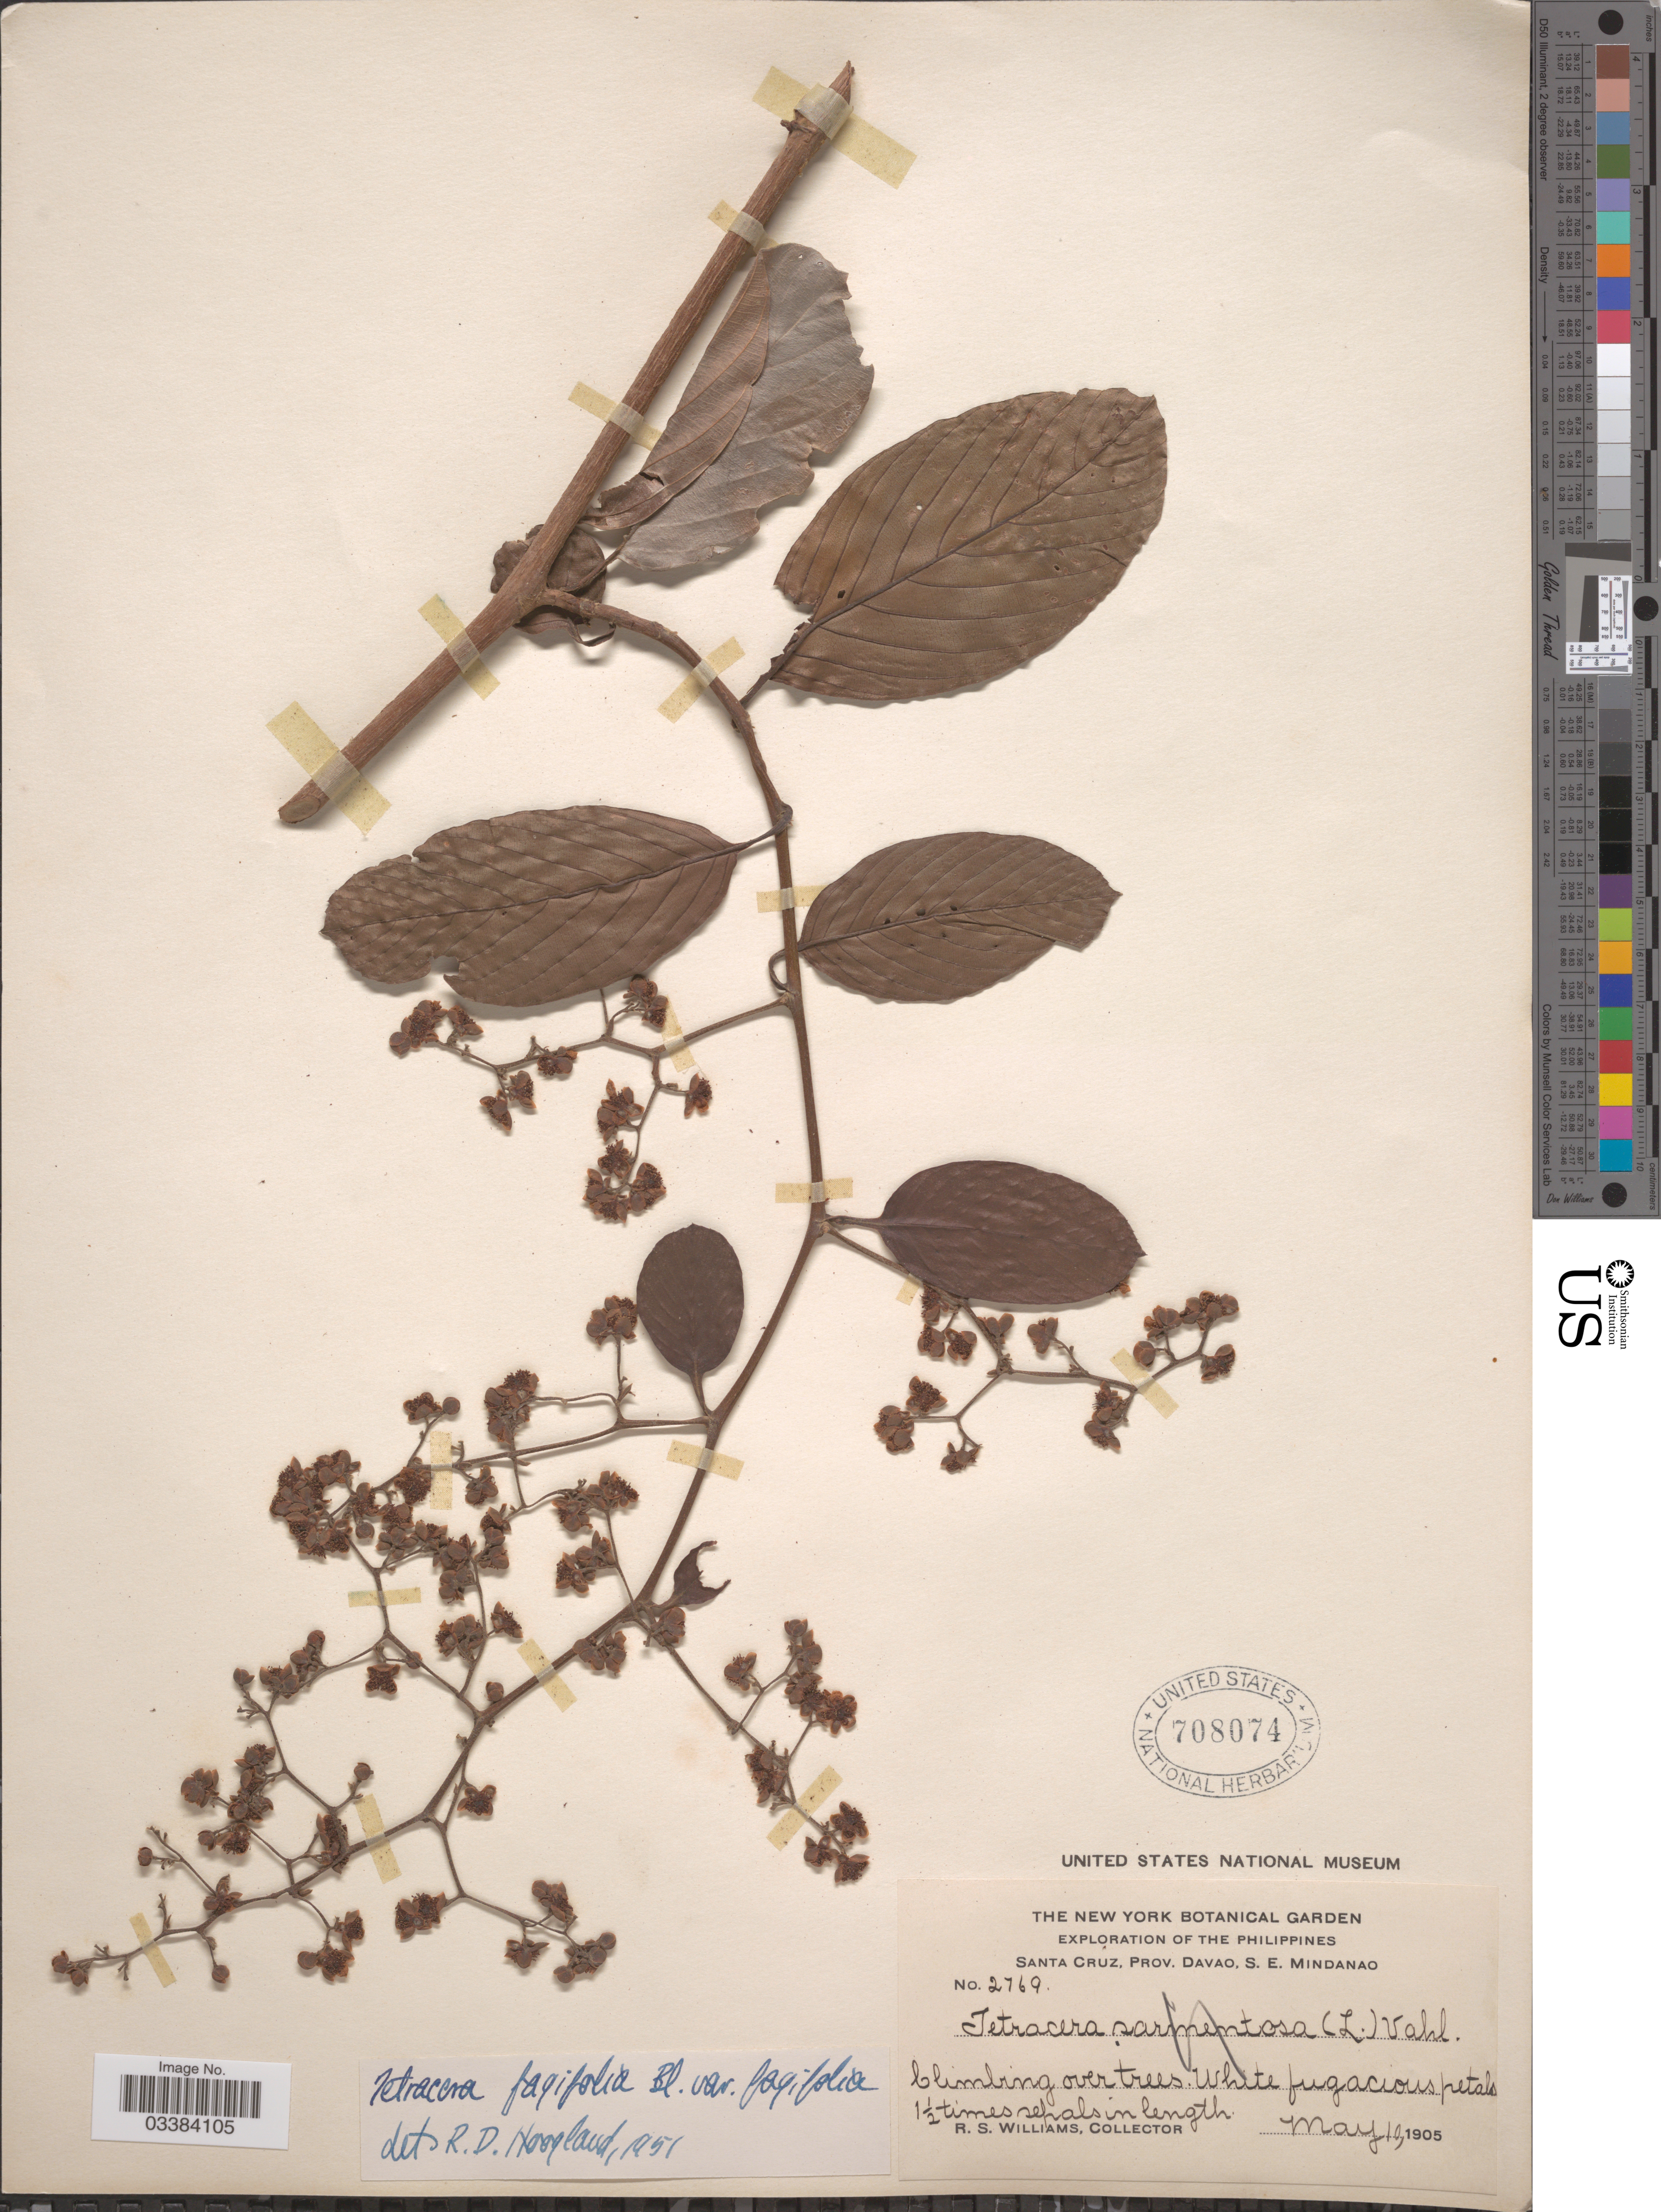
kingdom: Plantae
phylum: Tracheophyta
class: Magnoliopsida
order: Dilleniales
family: Dilleniaceae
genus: Tetracera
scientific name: Tetracera fagifolia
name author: Blume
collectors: R. S. Williams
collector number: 2769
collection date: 1905-05-10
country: Philippines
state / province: Davao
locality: Santa Cruz, Prov. Davao, S.E. Mindanao.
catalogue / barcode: US 708074